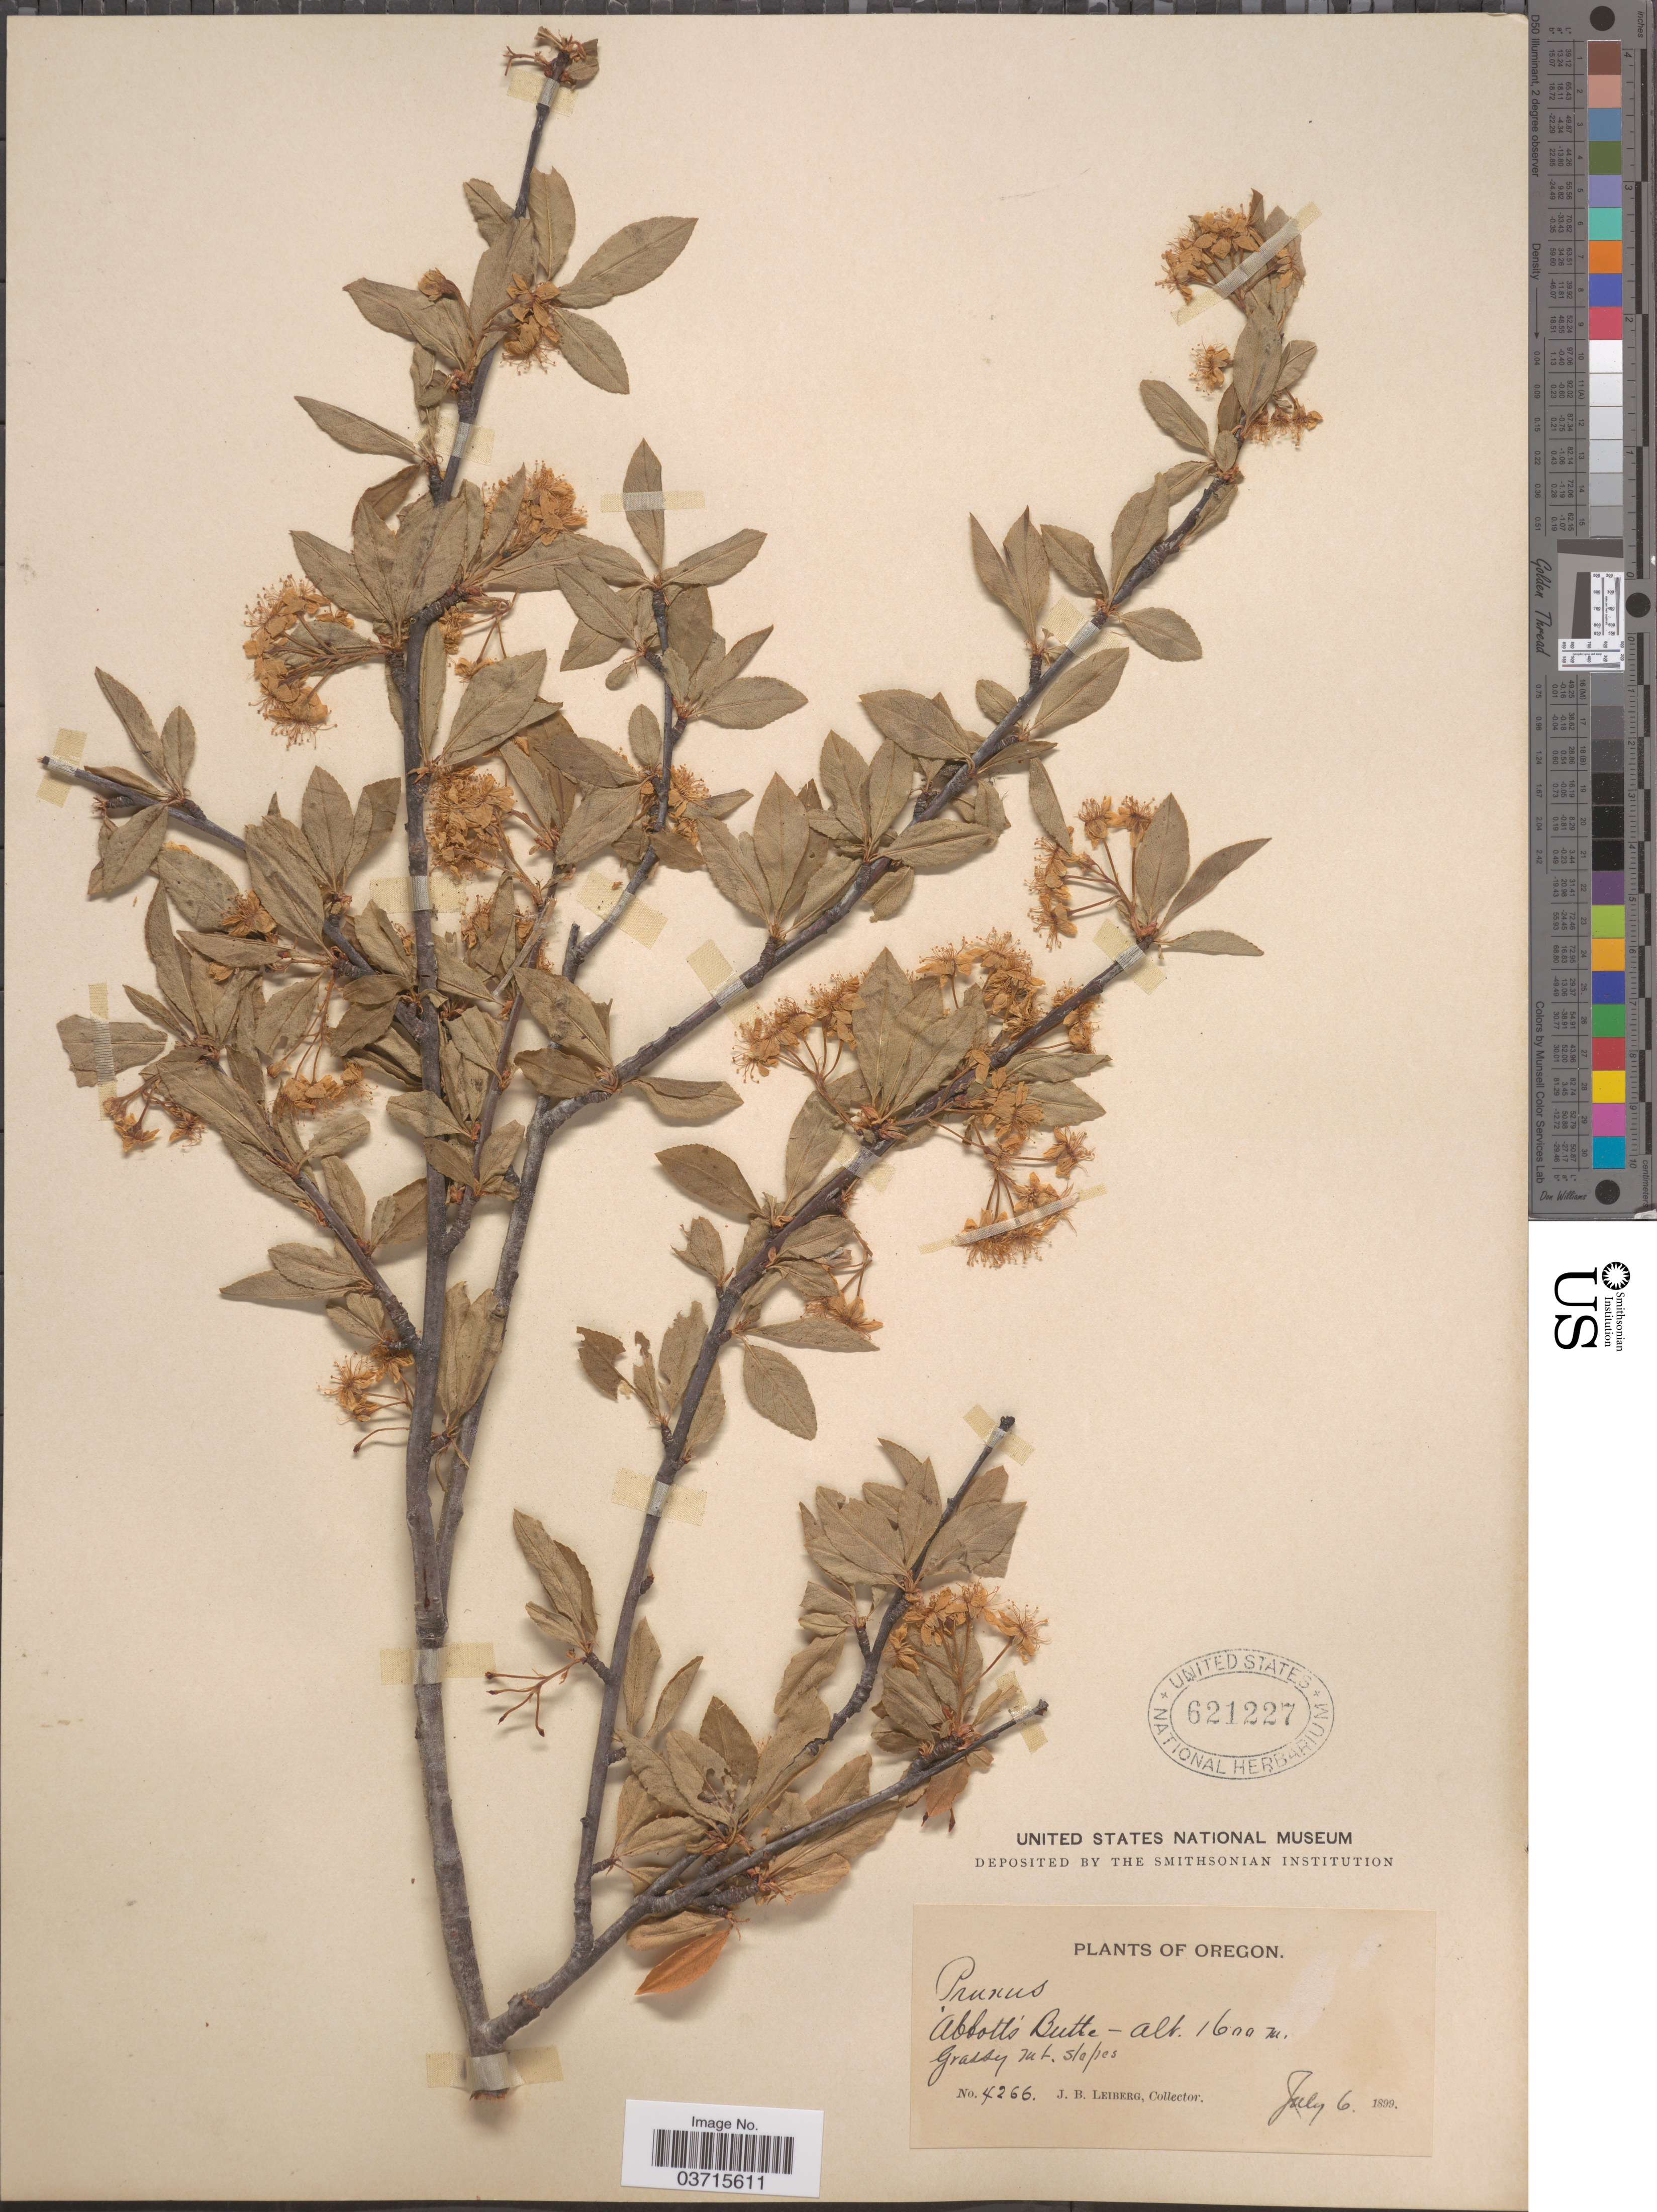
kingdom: Plantae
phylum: Tracheophyta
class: Magnoliopsida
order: Rosales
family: Rosaceae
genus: Prunus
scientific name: Prunus emarginata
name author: (Douglas ex Hook.) Eaton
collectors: J. B. Leiberg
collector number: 4266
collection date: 1899-07-06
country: United States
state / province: Oregon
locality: Abbott's Butte.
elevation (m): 1600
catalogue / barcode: US 621227